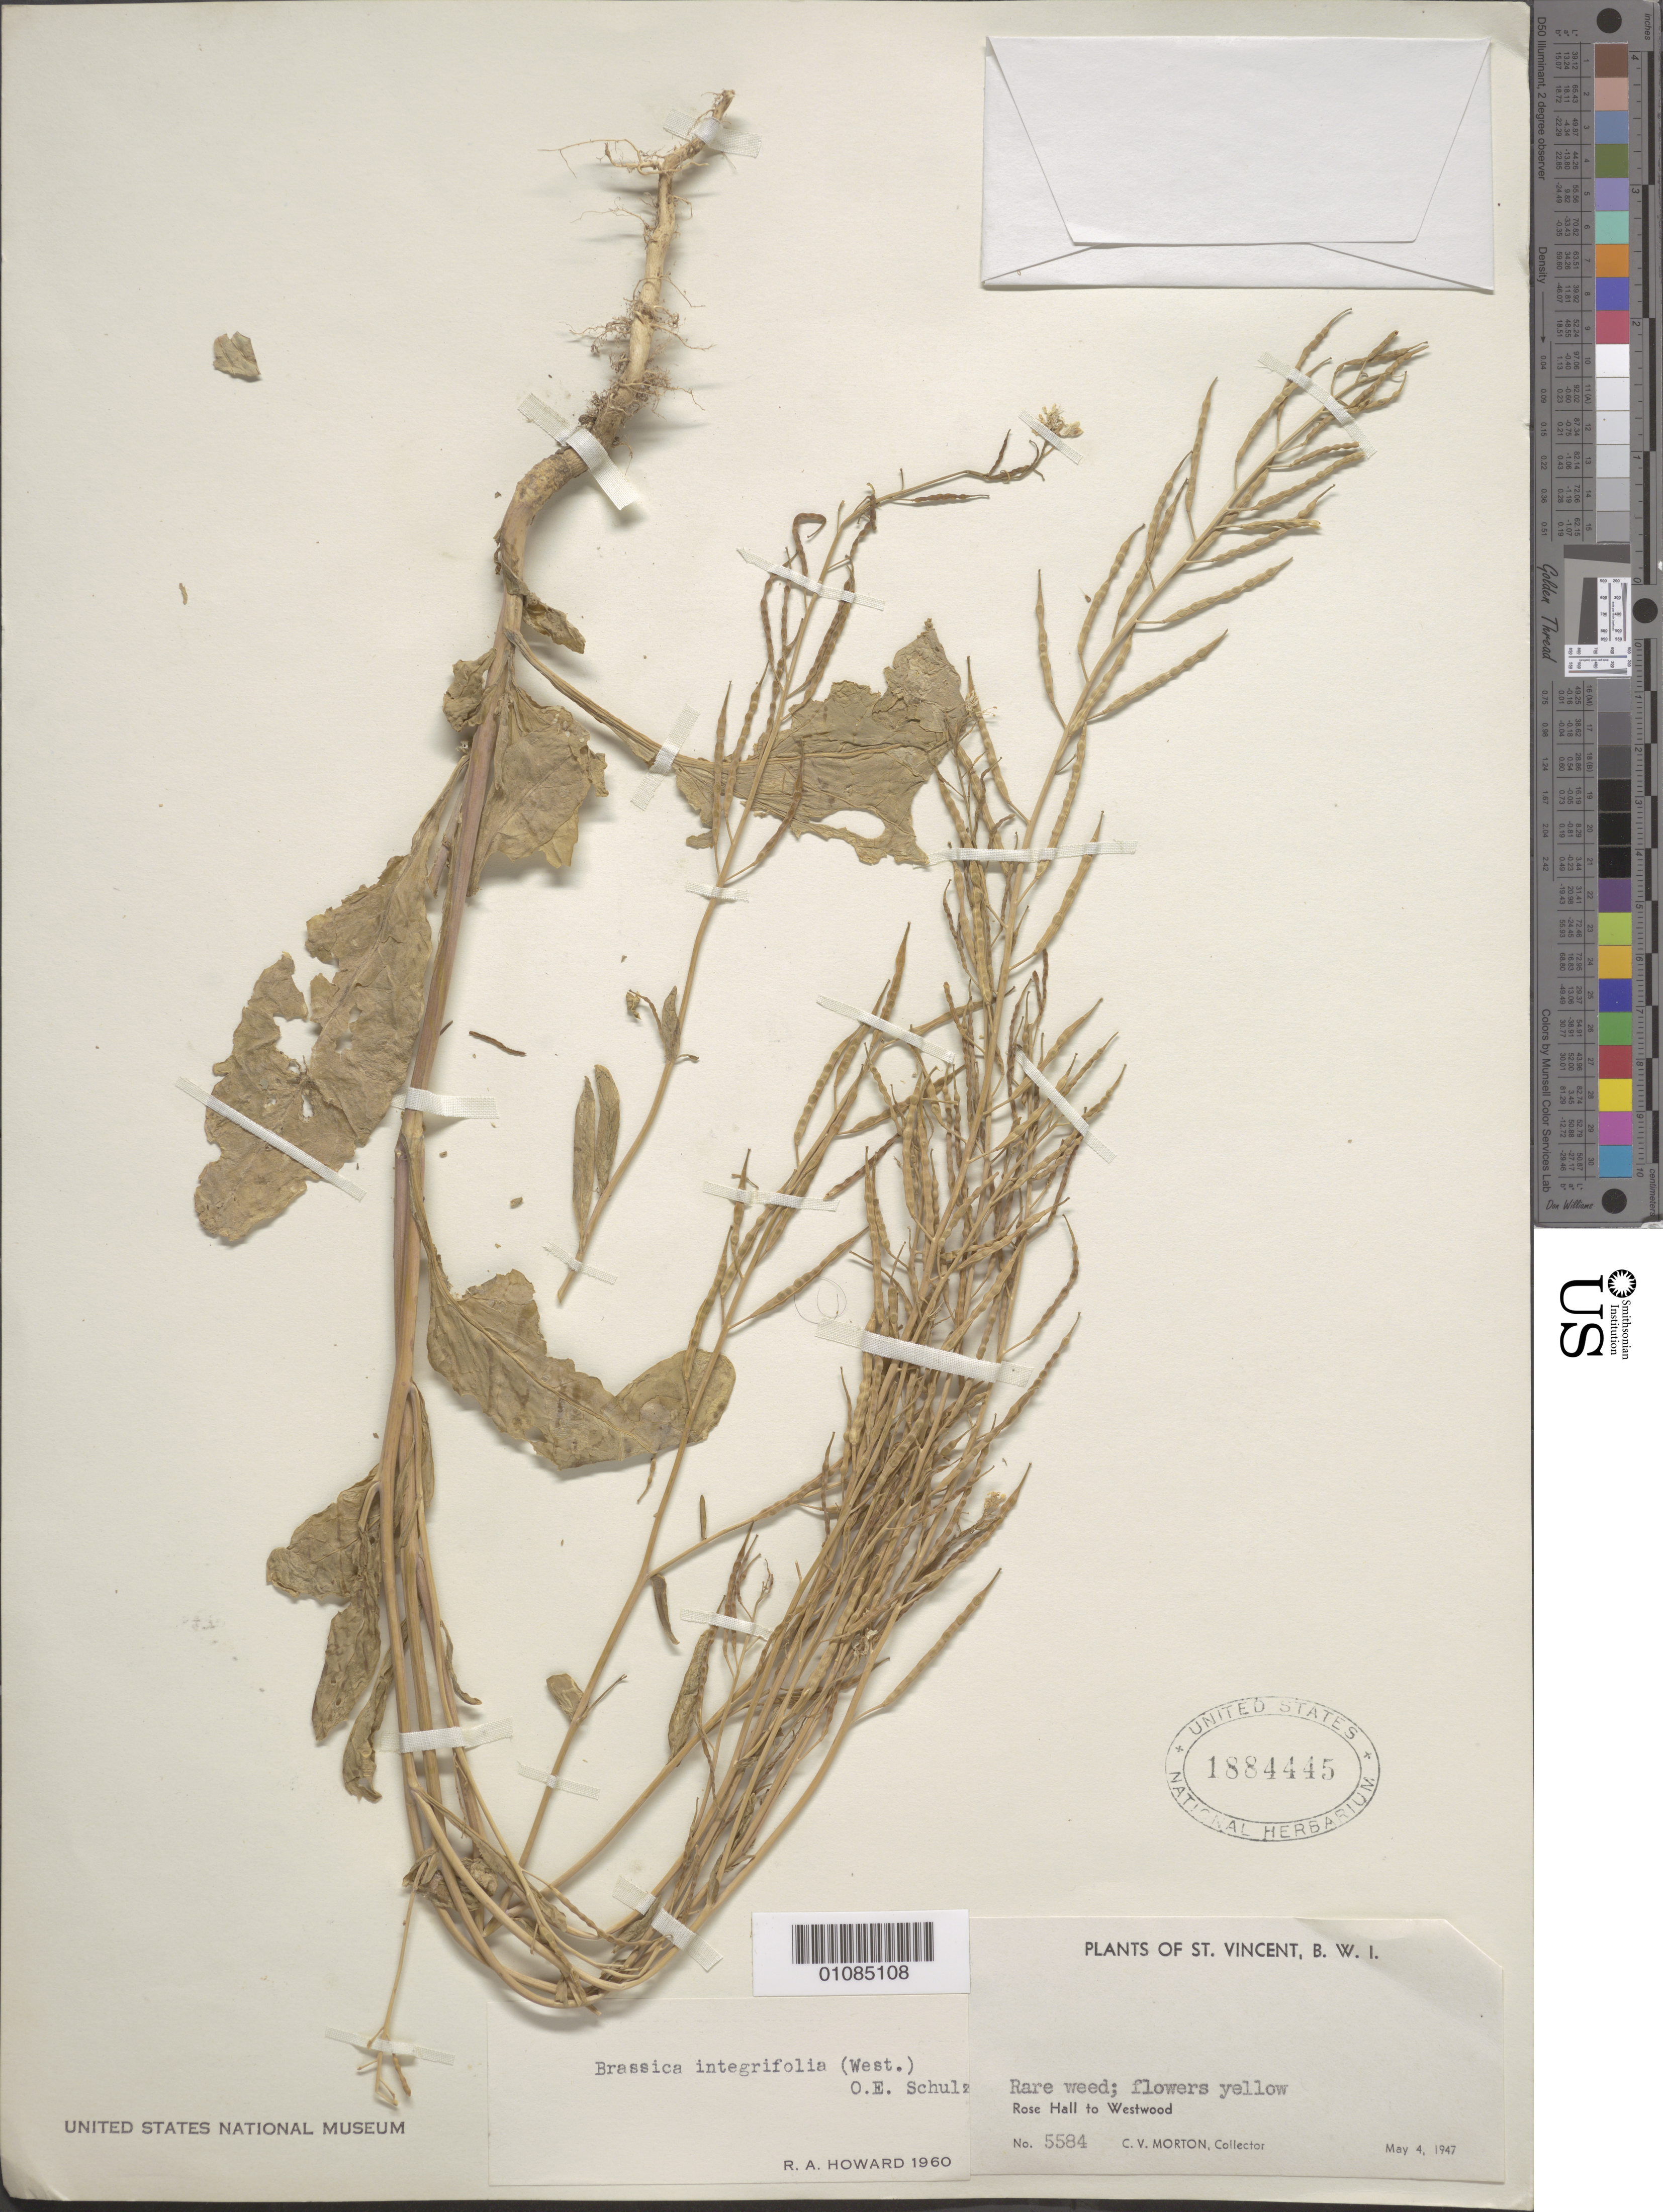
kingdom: Plantae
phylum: Tracheophyta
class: Magnoliopsida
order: Brassicales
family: Brassicaceae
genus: Brassica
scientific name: Brassica integrifolia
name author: (H. West) O.E. Schulz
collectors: C. V. Morton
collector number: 5584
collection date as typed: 04 May 1947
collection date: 1947-05-04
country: St. Vincent - Grenadines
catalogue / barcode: US 1884445